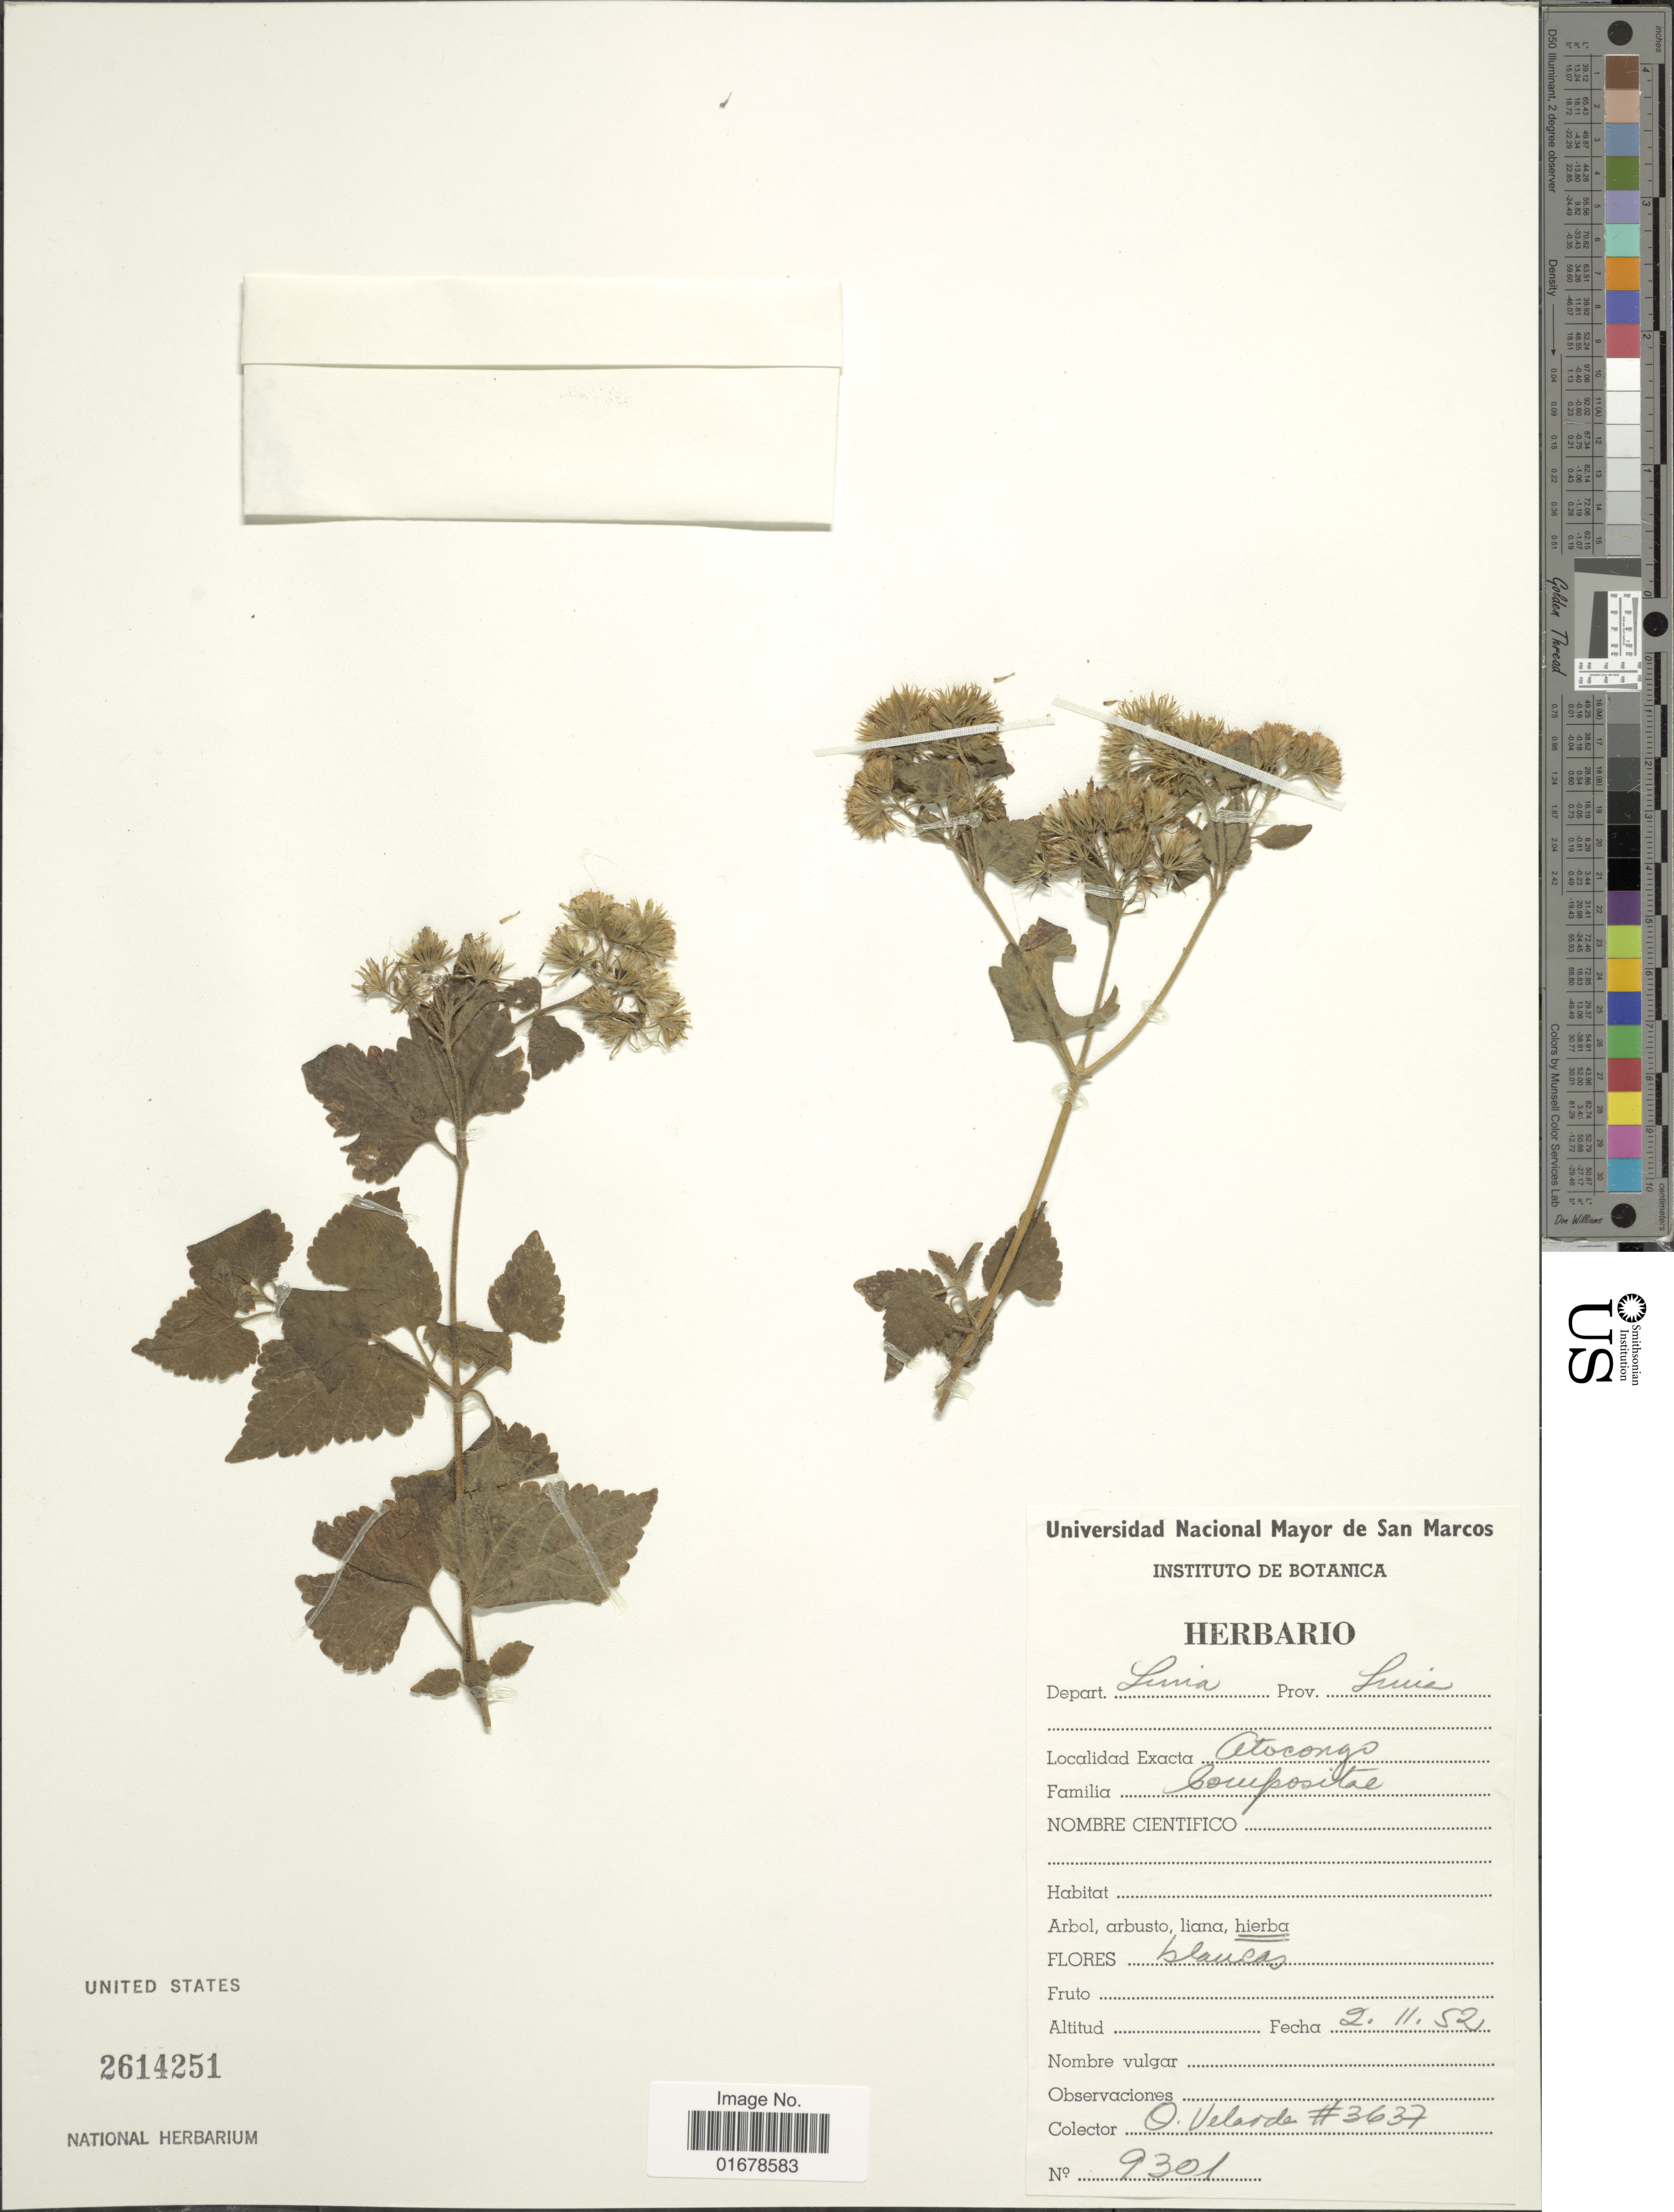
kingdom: Plantae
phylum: Tracheophyta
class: Magnoliopsida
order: Asterales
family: Asteraceae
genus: Ageratina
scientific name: Ageratina sp.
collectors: O. Velarde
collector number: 3637/9301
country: Peru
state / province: Lima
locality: Depart. Lima, Prov. Lima, Atocongo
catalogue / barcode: US 2614251